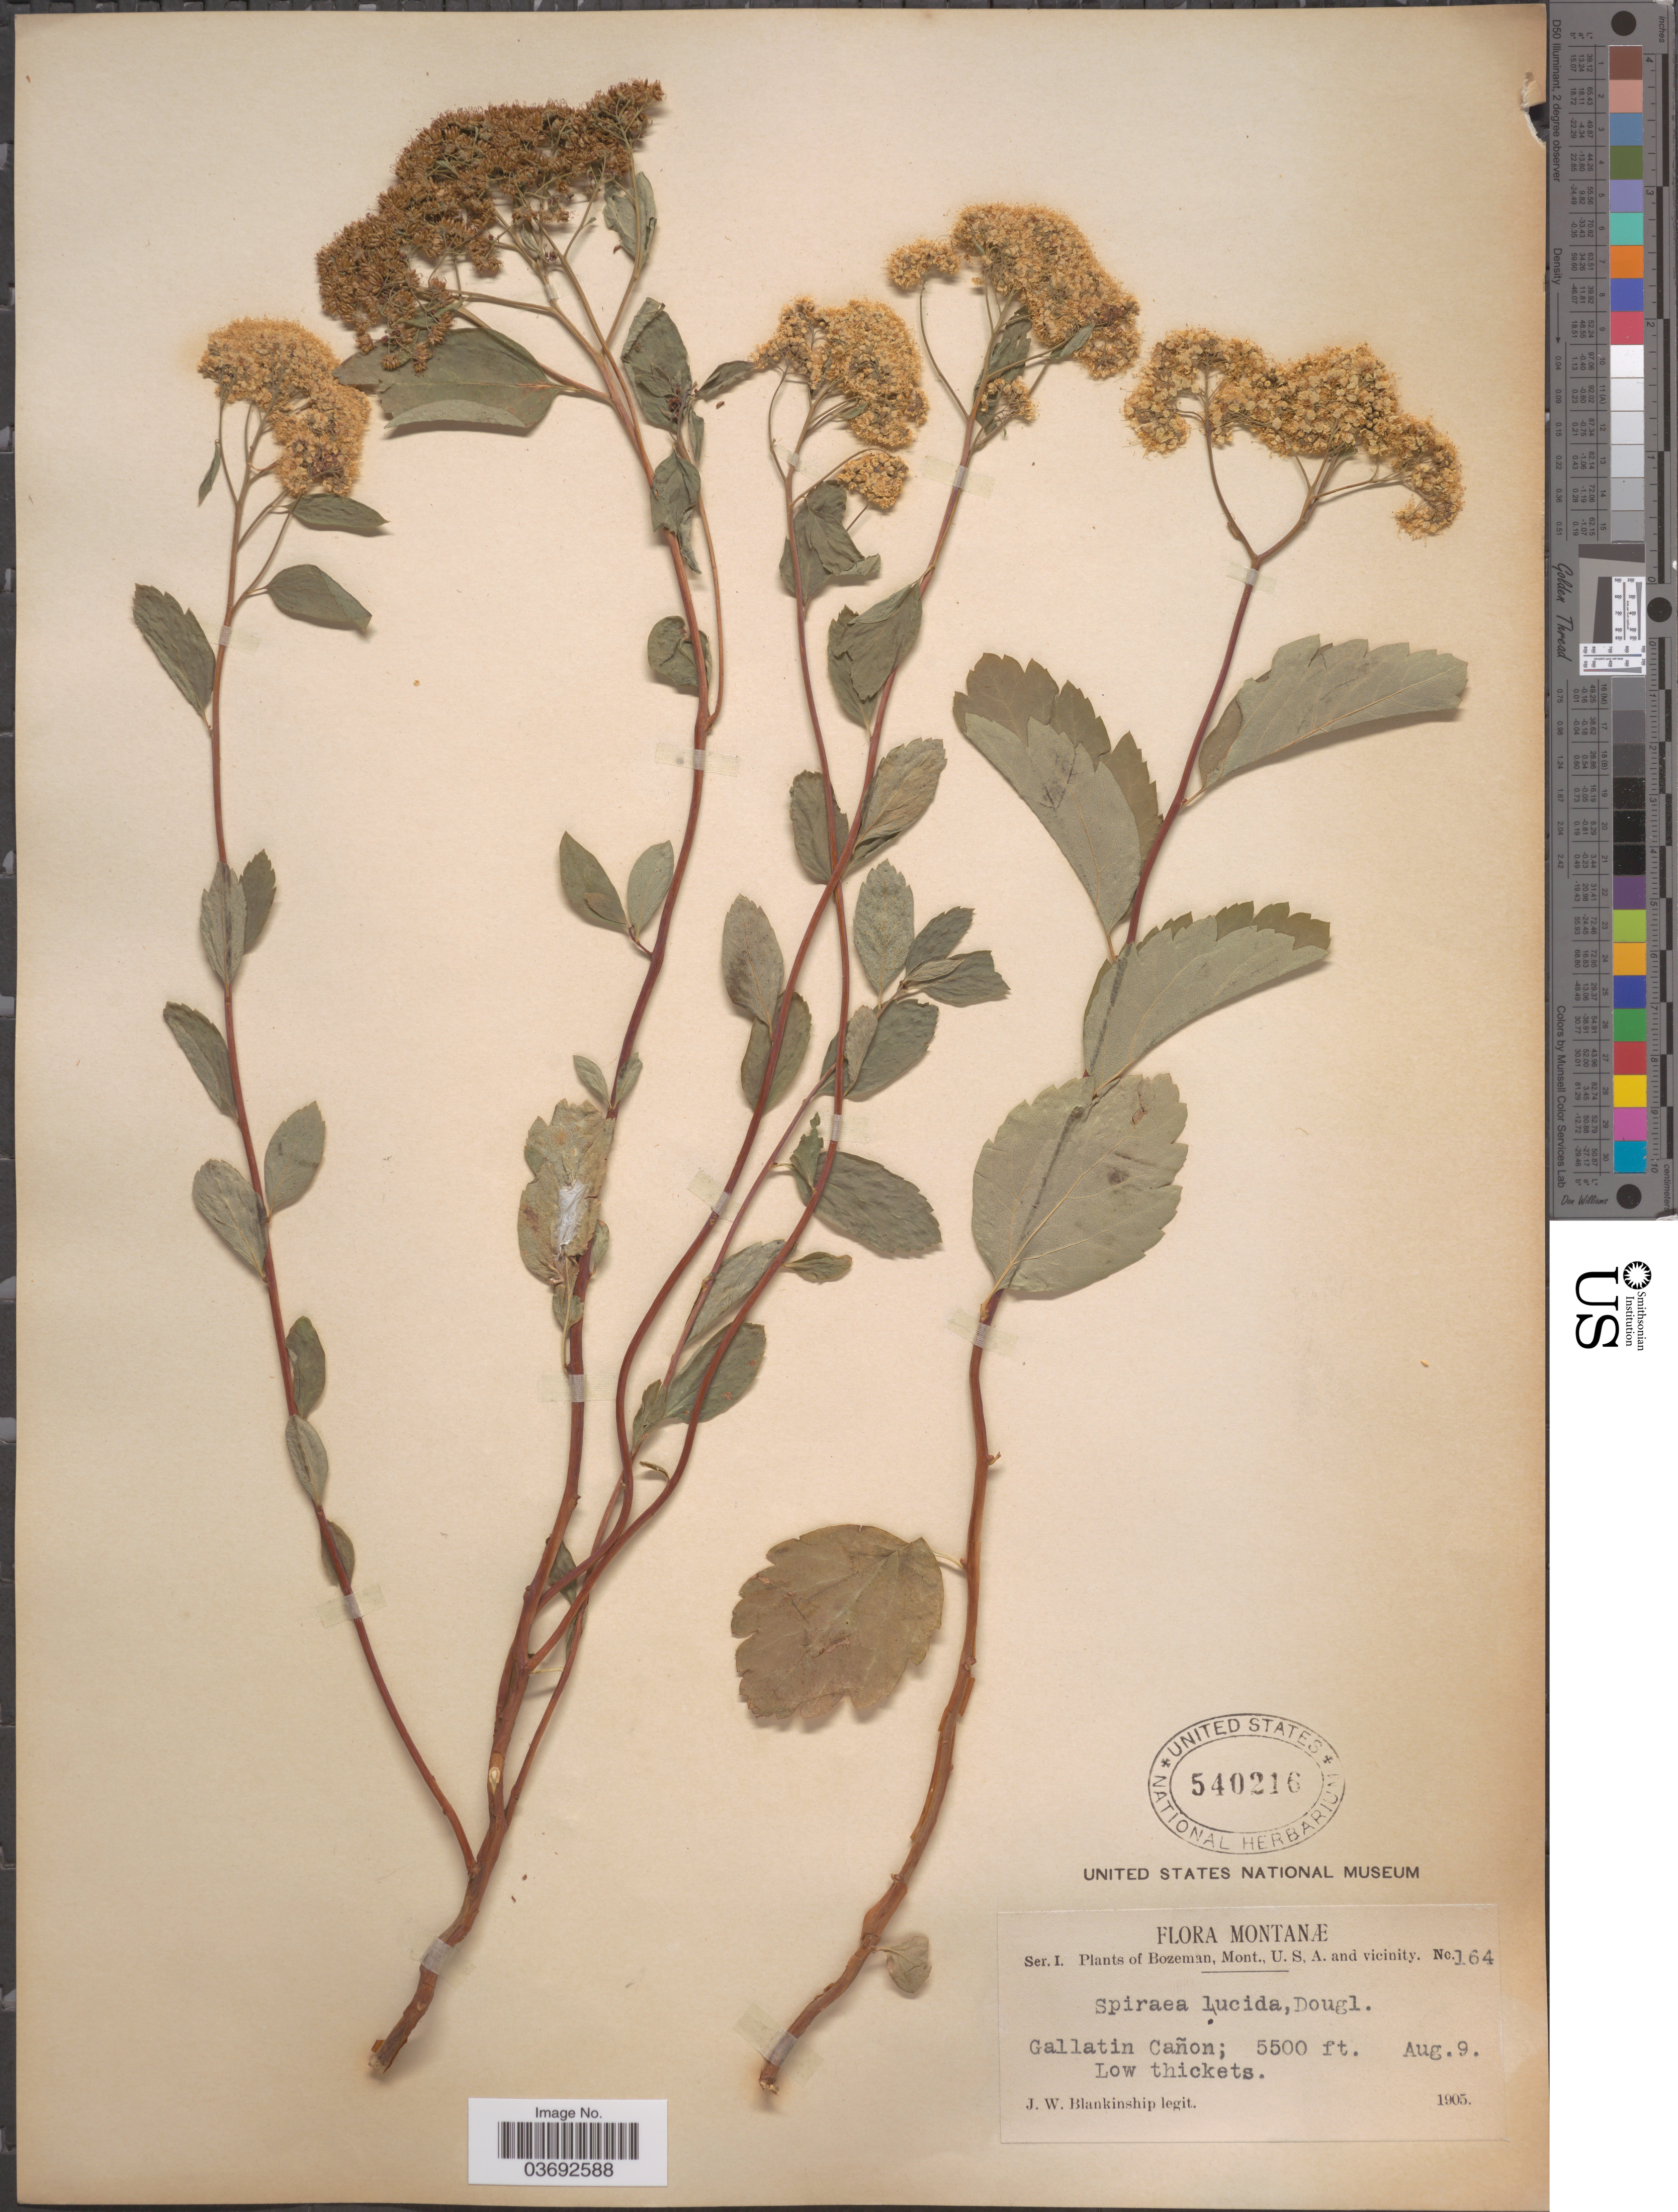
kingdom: Plantae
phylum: Tracheophyta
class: Magnoliopsida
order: Rosales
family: Rosaceae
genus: Spiraea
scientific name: Spiraea lucida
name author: Douglas ex Greene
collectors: J. W. Blankinship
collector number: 164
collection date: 1905-08-09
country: United States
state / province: Montana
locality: Bozeman, Mont., U.S, A. and vicinity. Gallatin Cañon.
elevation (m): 1676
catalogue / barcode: US 540216